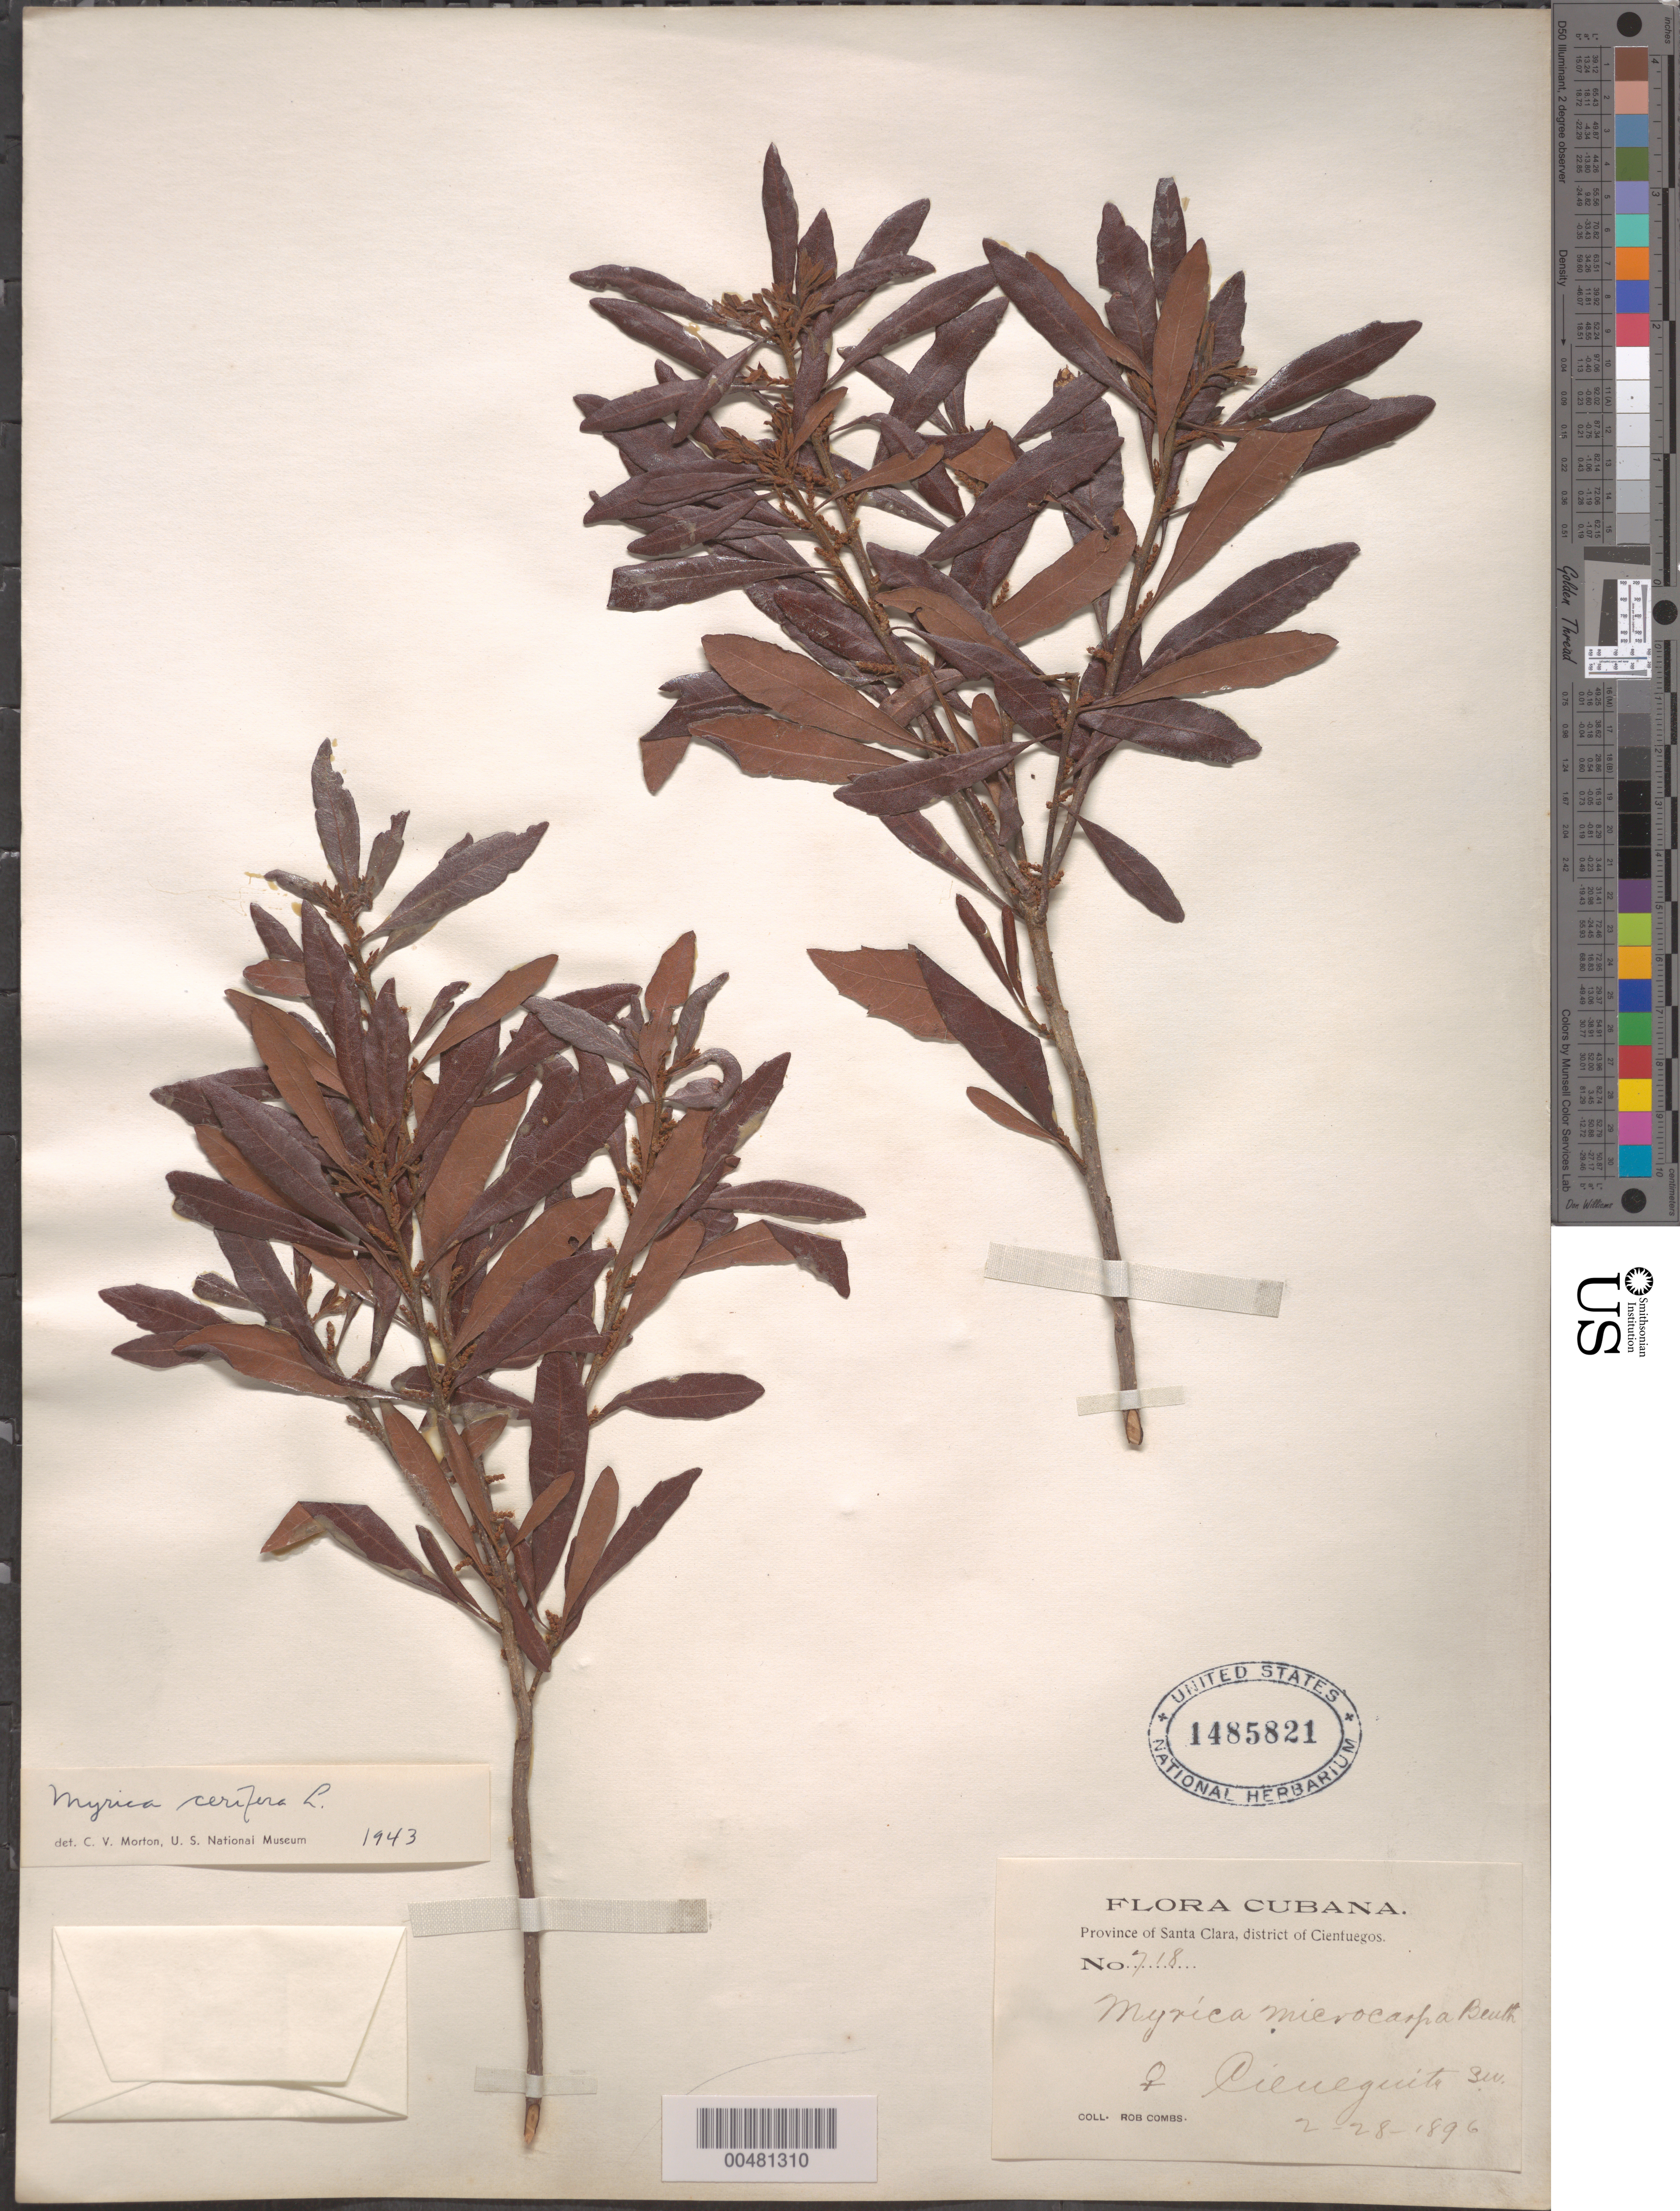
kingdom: Plantae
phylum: Tracheophyta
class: Magnoliopsida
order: Fagales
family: Myricaceae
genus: Morella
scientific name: Morella cerifera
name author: (L.) Small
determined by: Strong, M. T., (US), Smithsonian Institution - National Museum of Natural History (UNITED STATES)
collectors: R. Combs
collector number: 718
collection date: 1896-02-28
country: Cuba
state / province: Cienfuegos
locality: Cieneguita SW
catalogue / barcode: US 1485821